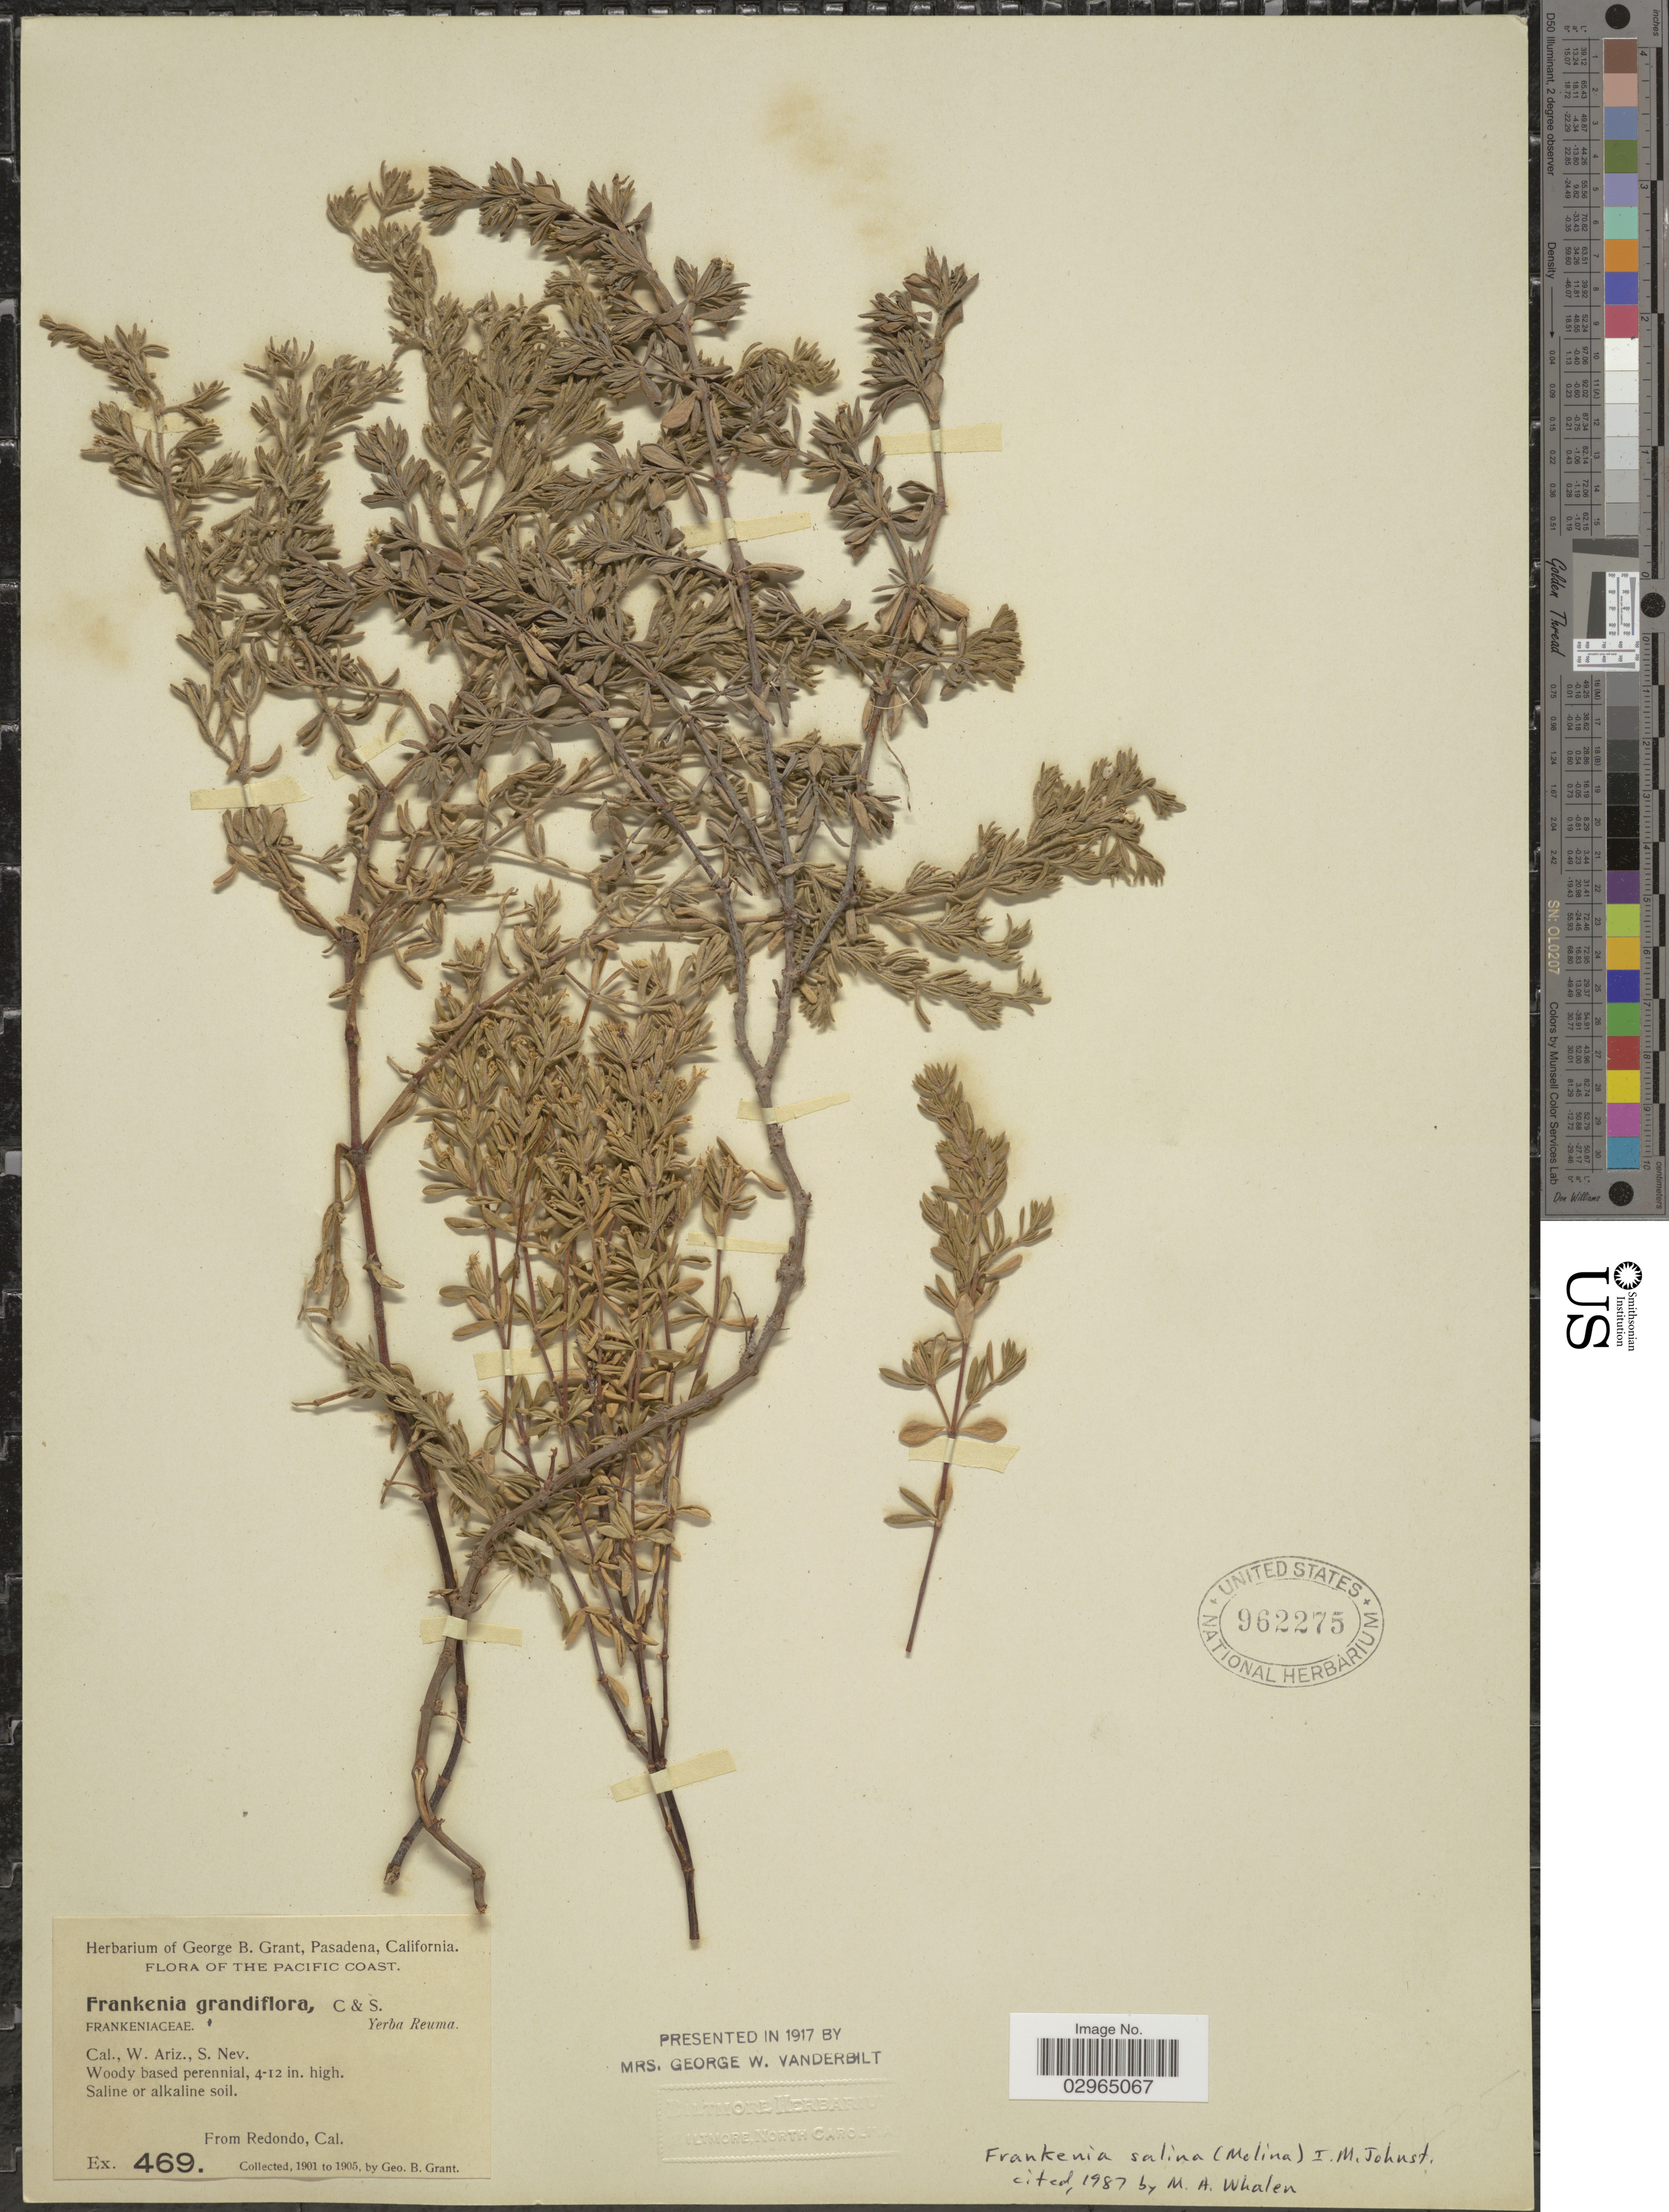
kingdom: Plantae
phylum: Tracheophyta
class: Magnoliopsida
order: Caryophyllales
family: Frankeniaceae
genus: Frankenia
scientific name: Frankenia salina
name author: (Molina) I.M. Johnst.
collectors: G. Grant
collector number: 469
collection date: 1901/1905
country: United States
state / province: California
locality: The Pacific Coast. Redondo.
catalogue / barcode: US 962275